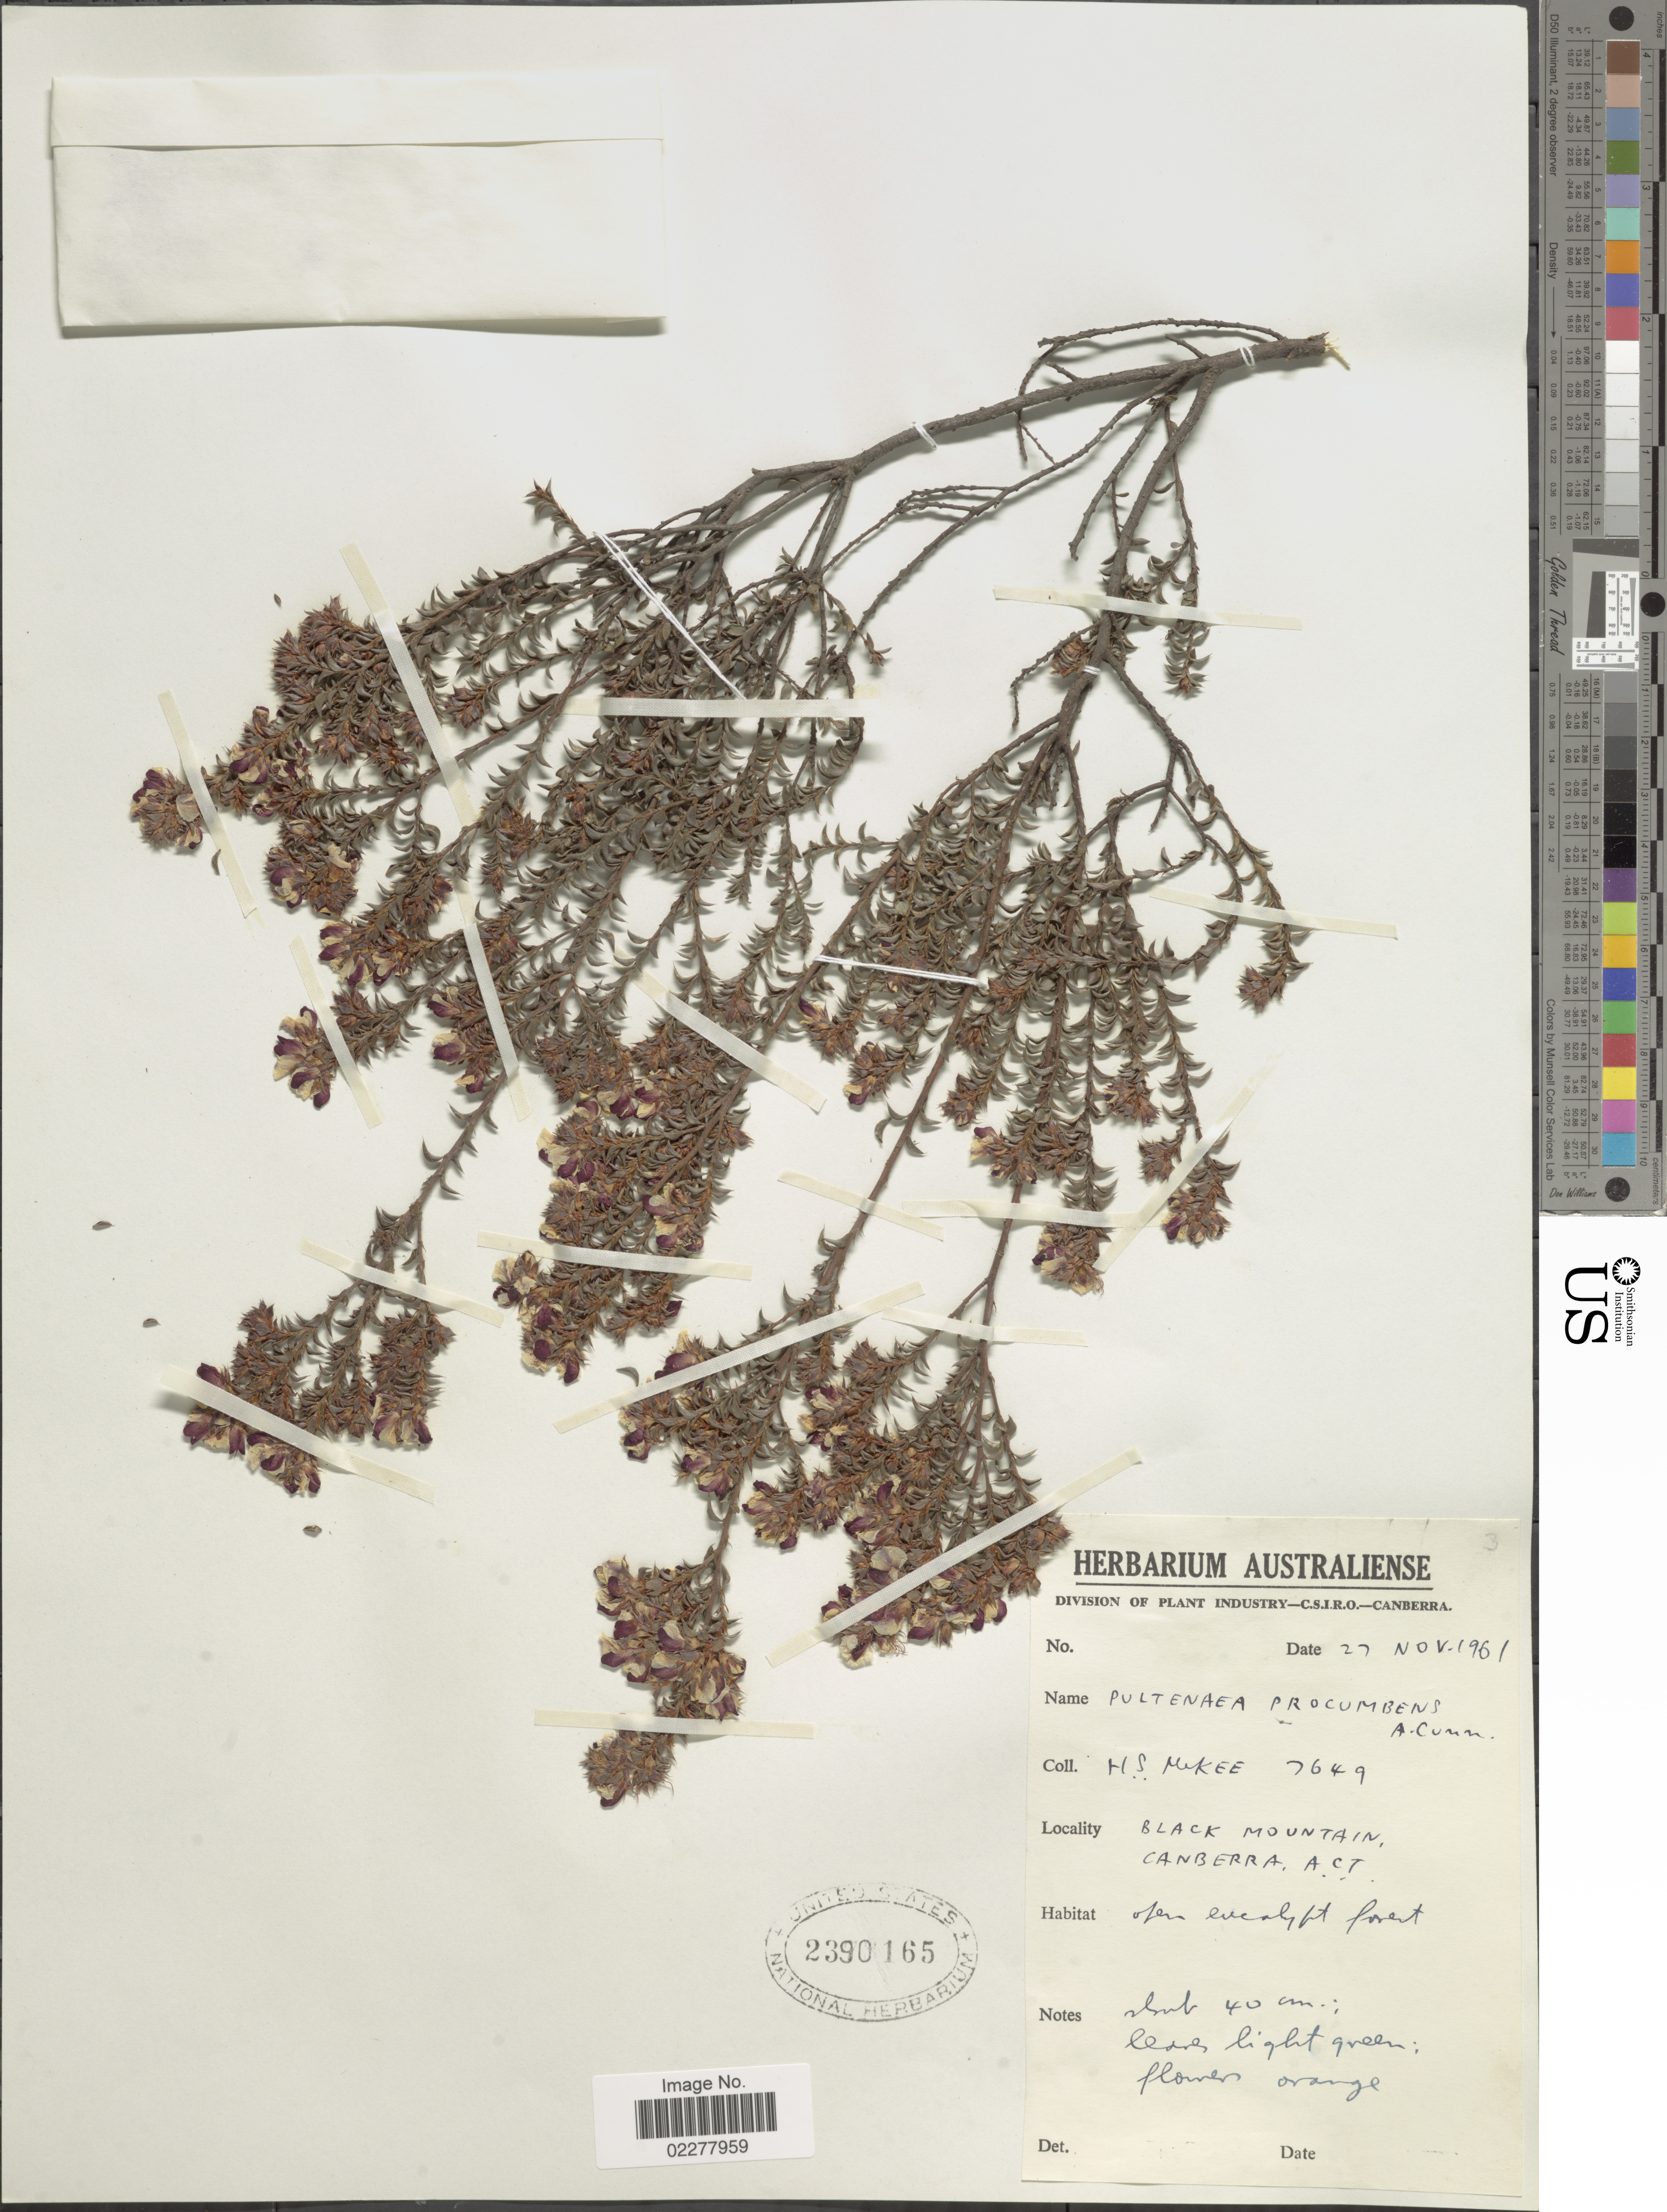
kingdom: Plantae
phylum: Tracheophyta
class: Magnoliopsida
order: Fabales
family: Fabaceae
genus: Pultenaea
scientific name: Pultenaea procumbens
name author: A. Cunn.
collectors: Mukee, H.S.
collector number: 7649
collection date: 1961-11-17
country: Australia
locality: Black Mountain Canberra, A.C.T.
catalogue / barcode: US 2390165